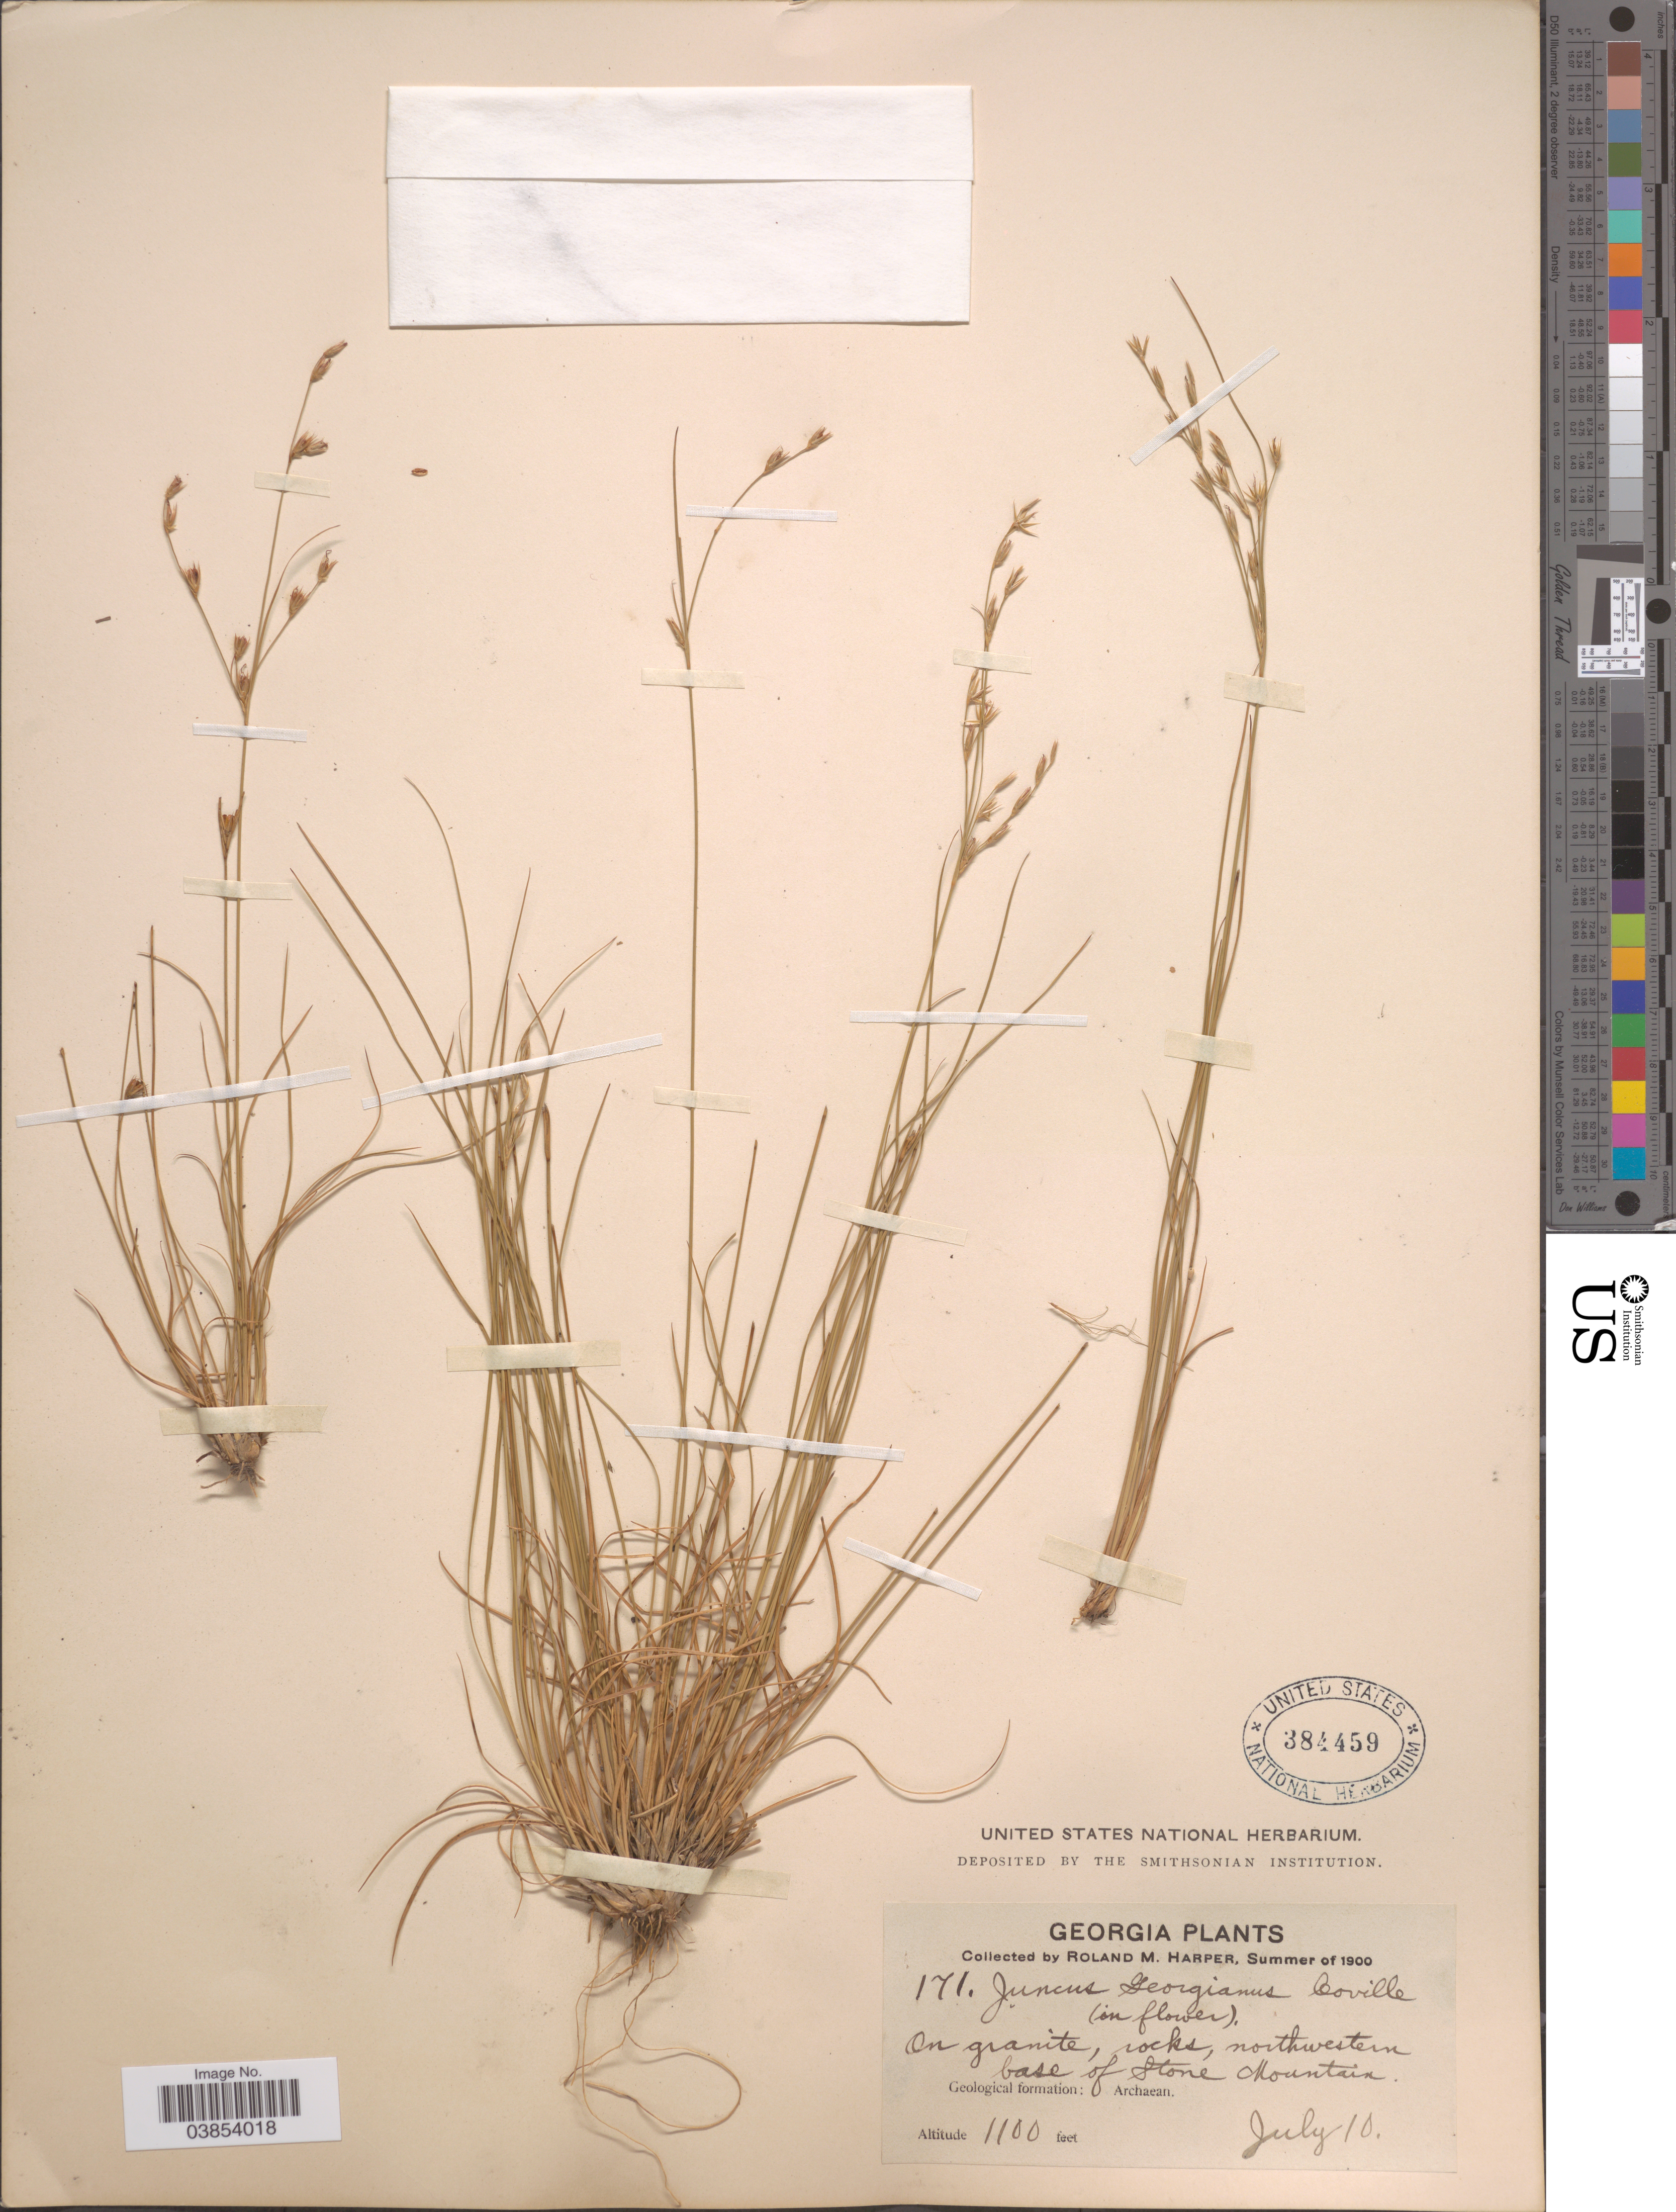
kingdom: Plantae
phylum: Tracheophyta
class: Liliopsida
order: Poales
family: Juncaceae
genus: Juncus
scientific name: Juncus georgianus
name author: Coville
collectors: R. M. Harper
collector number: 171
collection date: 1900-07-10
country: United States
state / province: Georgia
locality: Northwestern base of Stone Mountain.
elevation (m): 335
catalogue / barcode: US 384459